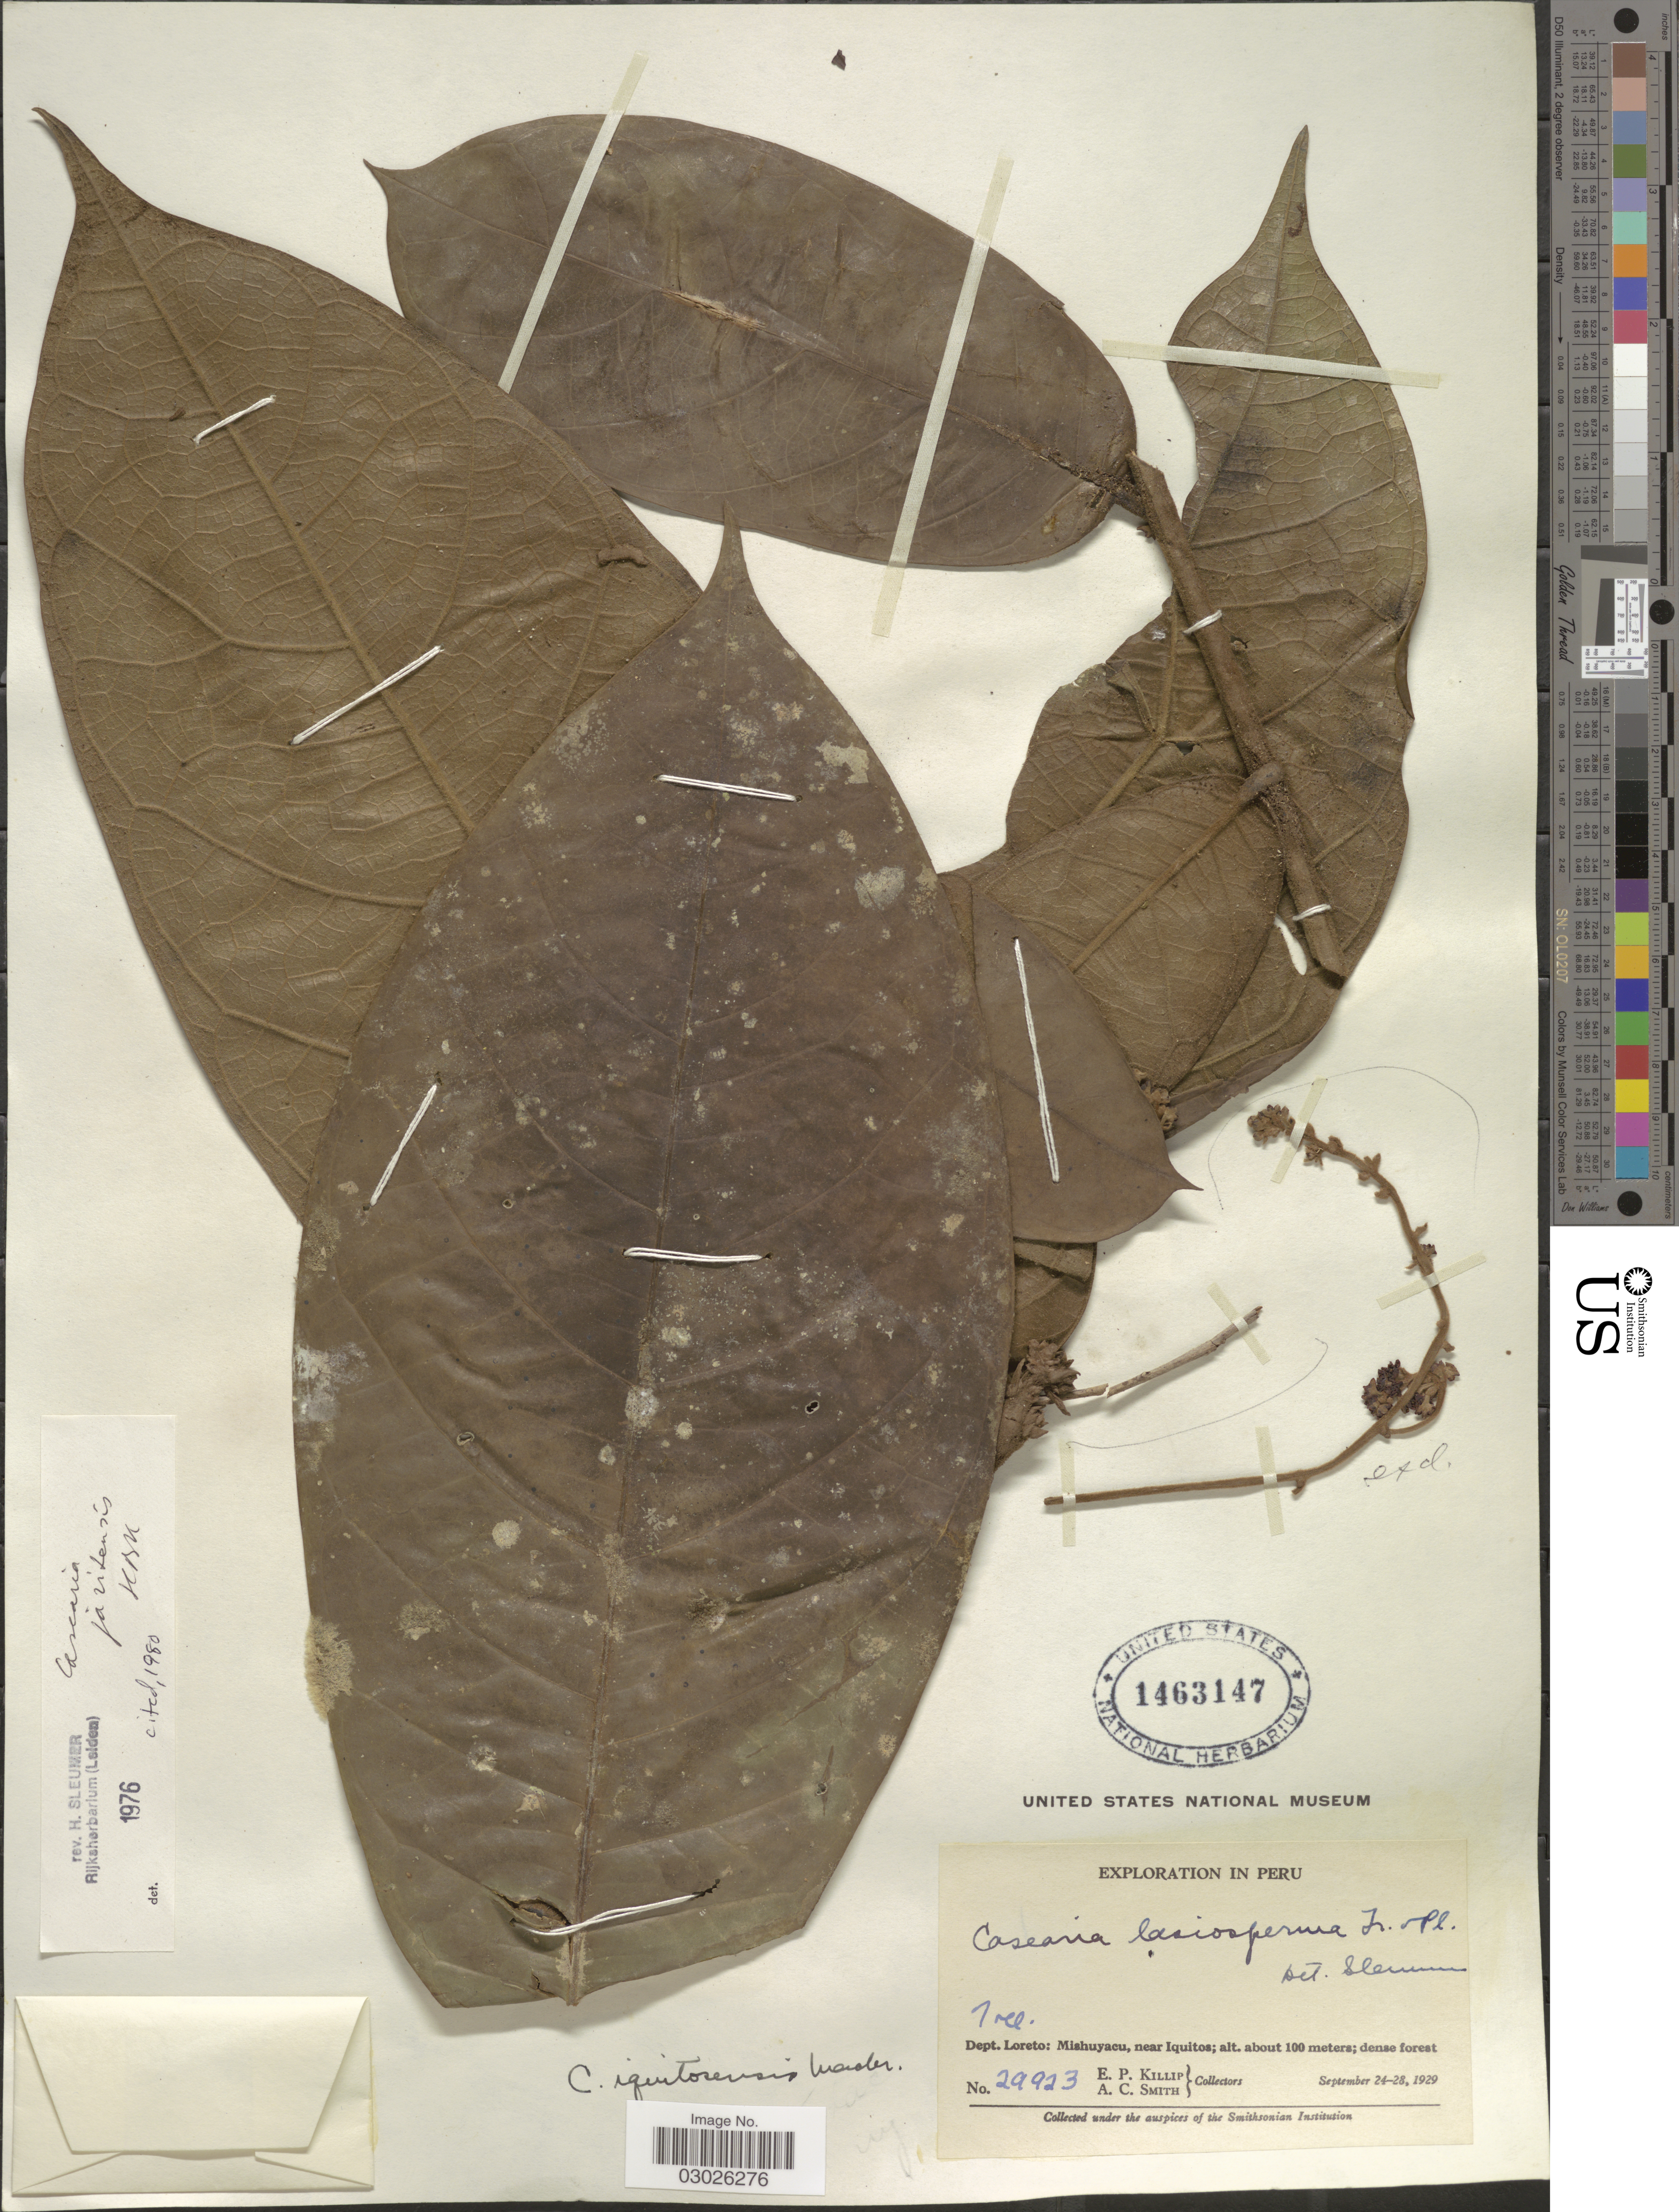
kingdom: Plantae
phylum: Tracheophyta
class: Magnoliopsida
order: Malpighiales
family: Salicaceae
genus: Piparea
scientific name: Piparea multiflora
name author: C.F. Gaertn.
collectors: E. P. Killip & A. C. Smith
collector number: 29923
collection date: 1929-09-24/1929-09-28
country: Peru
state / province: Loreto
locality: Dept. Loreto: Mishuyacu, near Iquitos.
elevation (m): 100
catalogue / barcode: US 1463147